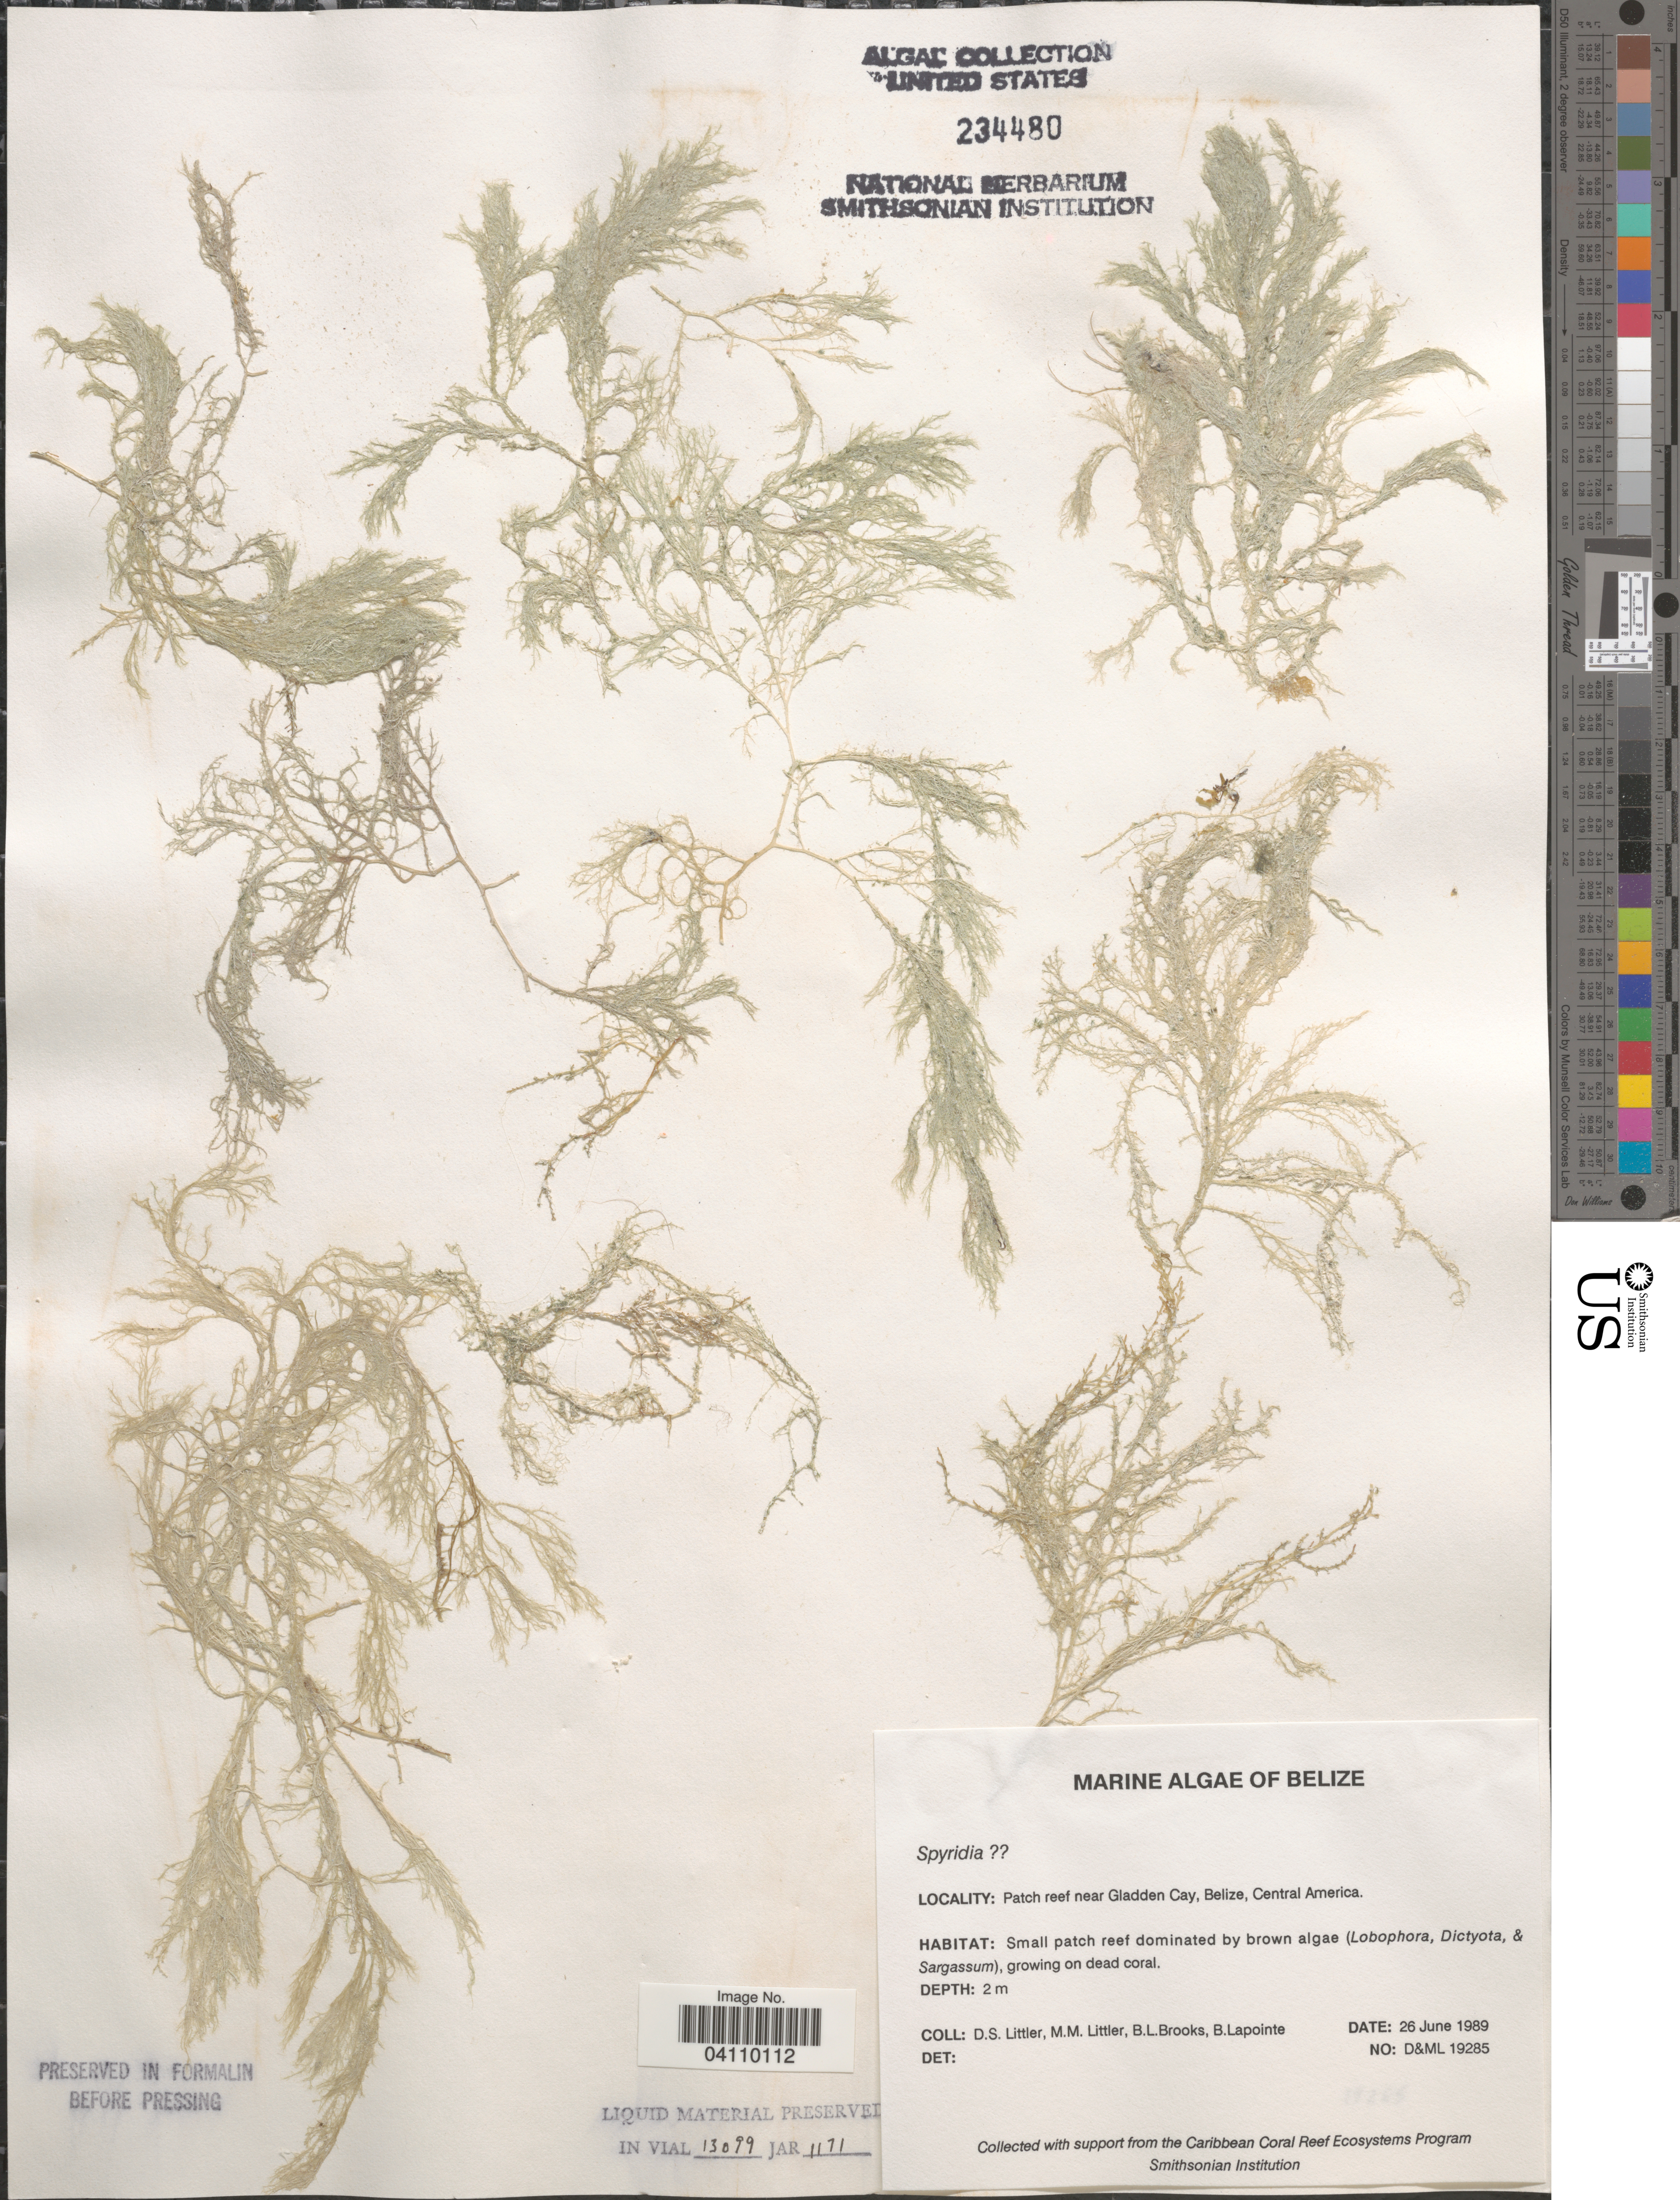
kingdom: Plantae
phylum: Rhodophyta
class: Florideophyceae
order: Ceramiales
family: Spyridiaceae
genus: Spyridia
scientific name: Spyridia sp.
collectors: D. S. Littler, B. Brooks & B. Lapointe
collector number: D&ML19285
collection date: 1989-06-26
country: Belize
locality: Patch reef near Gladden Cay.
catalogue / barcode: US 234480